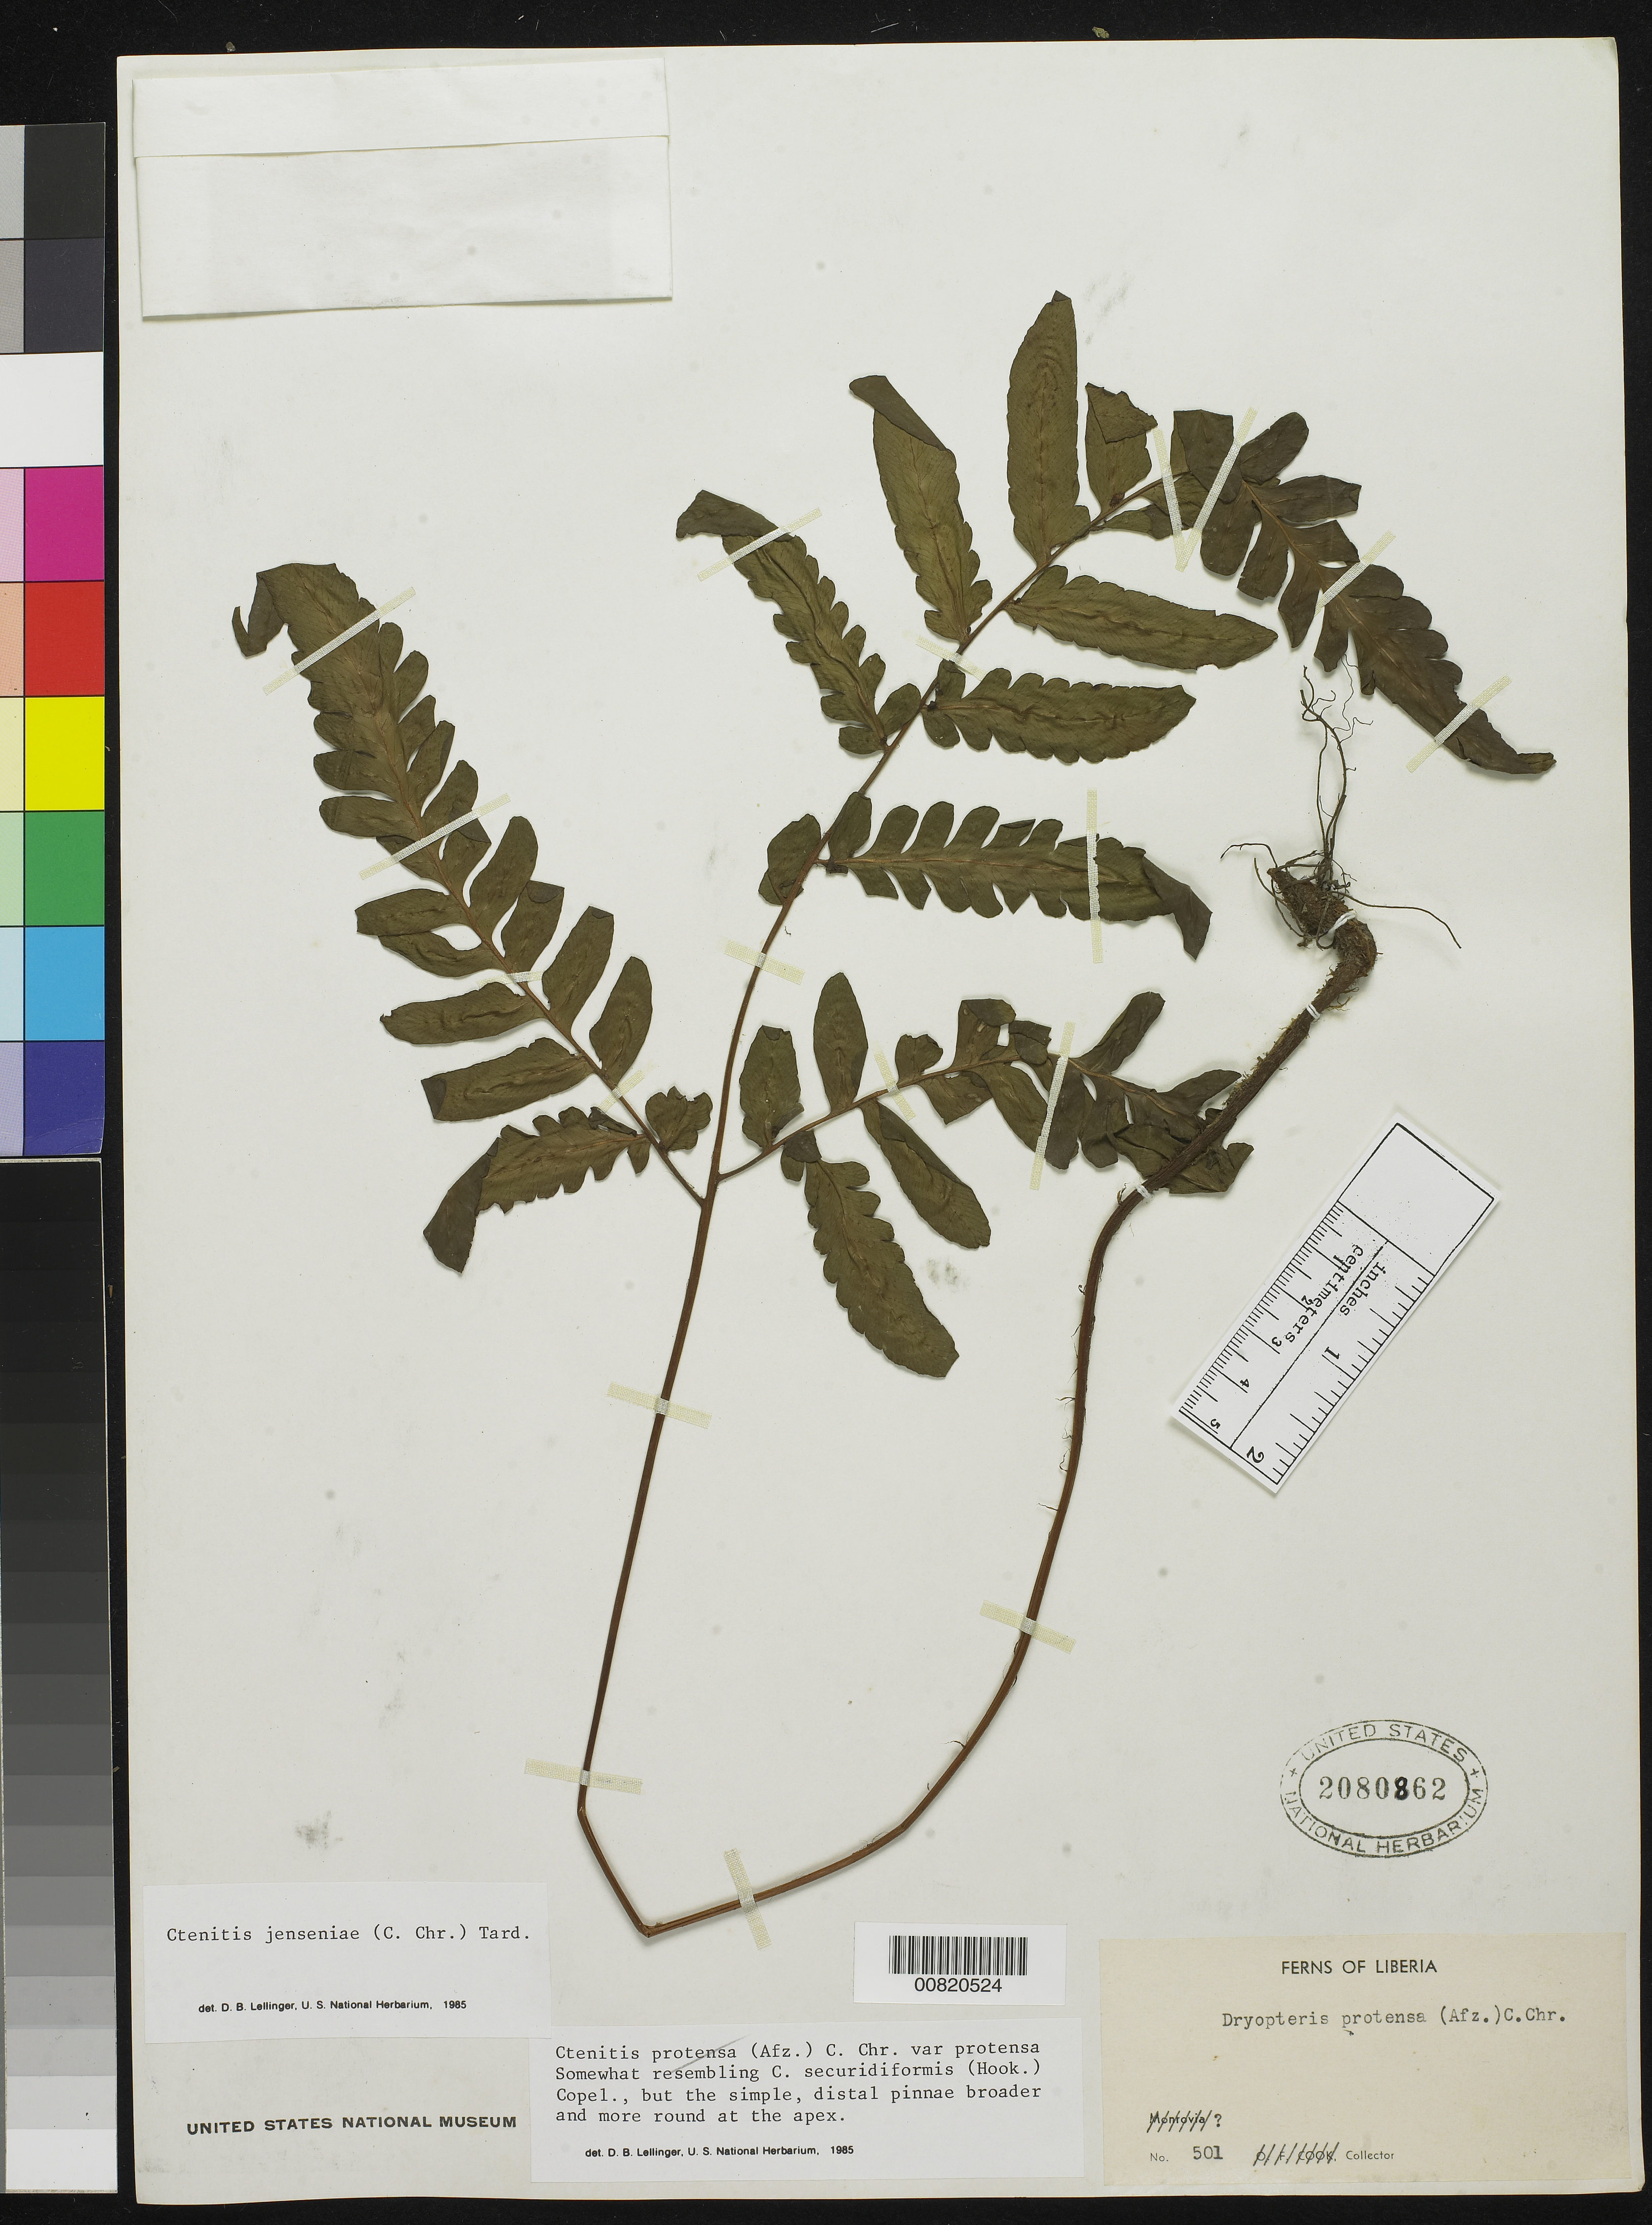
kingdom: Plantae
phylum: Tracheophyta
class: Polypodiopsida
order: Polypodiales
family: Tectariaceae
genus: Triplophyllum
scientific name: Triplophyllum jenseniae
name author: (C. Chr.)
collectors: O. F. Cook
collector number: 501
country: Liberia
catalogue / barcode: US 2080862